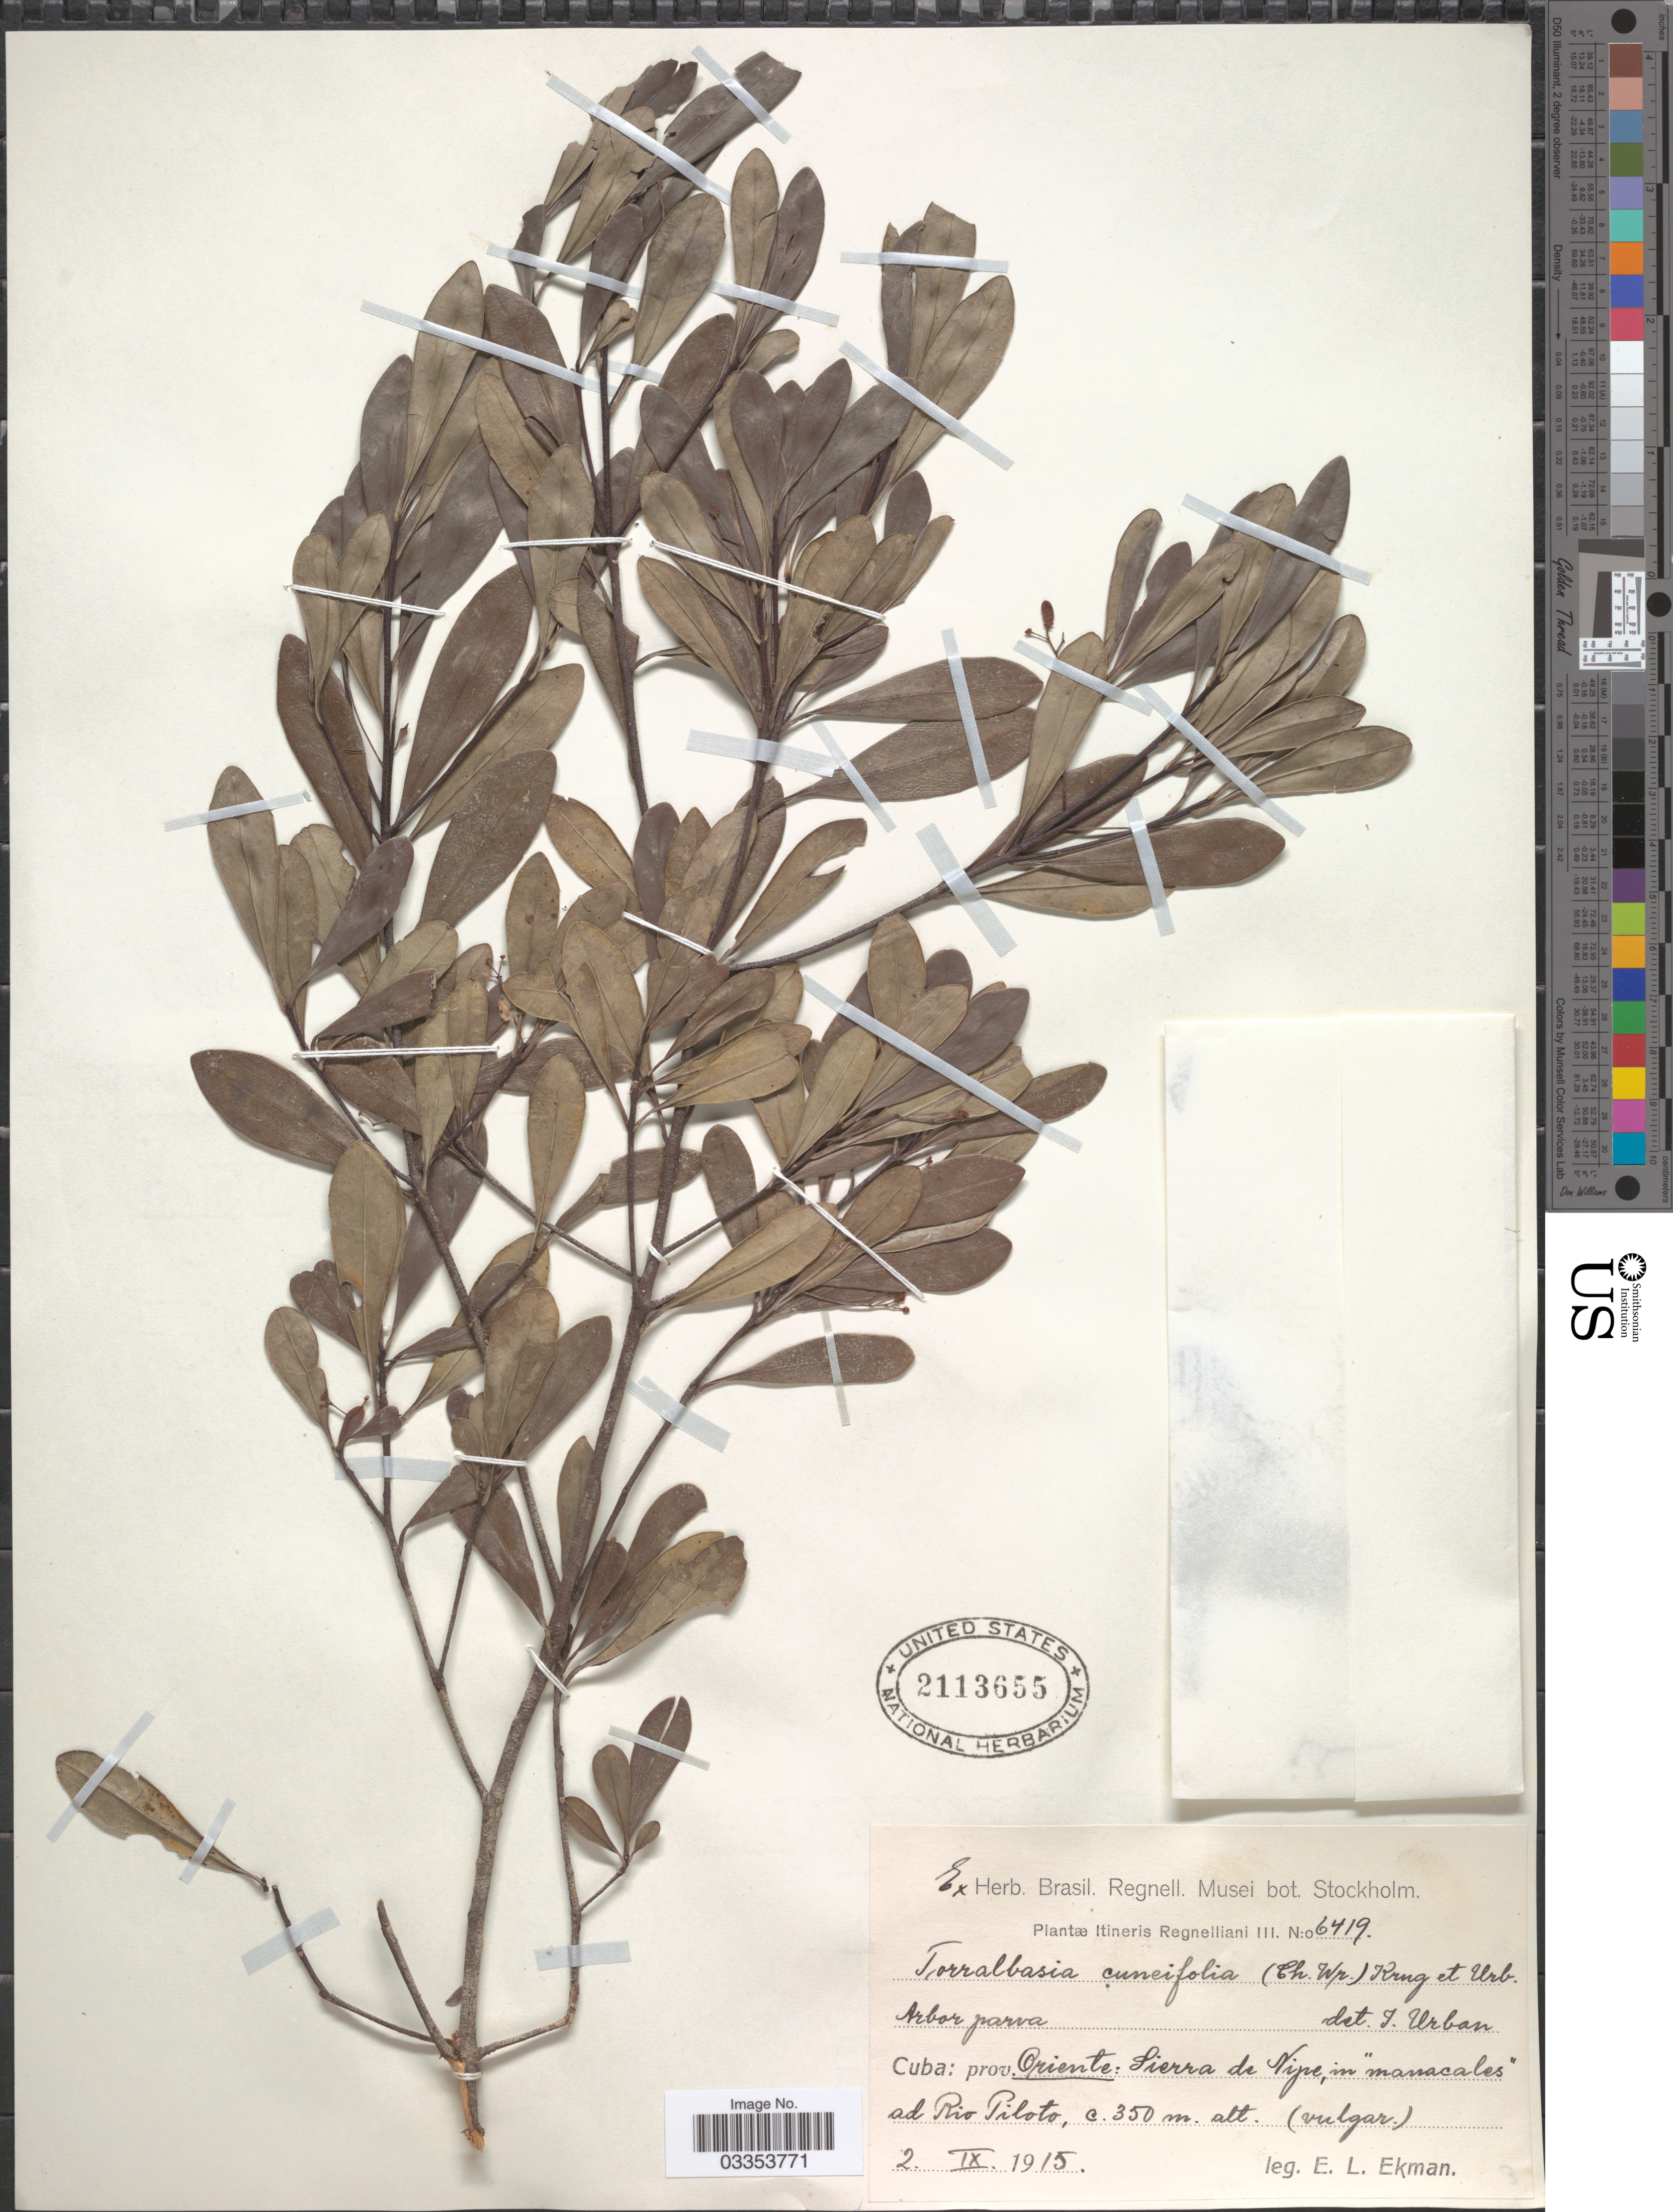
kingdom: Plantae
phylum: Tracheophyta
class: Magnoliopsida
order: Celastrales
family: Celastraceae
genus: Torralbasia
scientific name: Torralbasia cuneifolia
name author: (C. Wright ex Griseb.) Krug & Urb.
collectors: E. L. Ekman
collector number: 6419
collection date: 1915-09-02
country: Cuba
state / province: Oriente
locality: Sierra de Nipe, in "manacales" ad Rio Piloto.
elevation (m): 350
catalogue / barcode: US 2113655